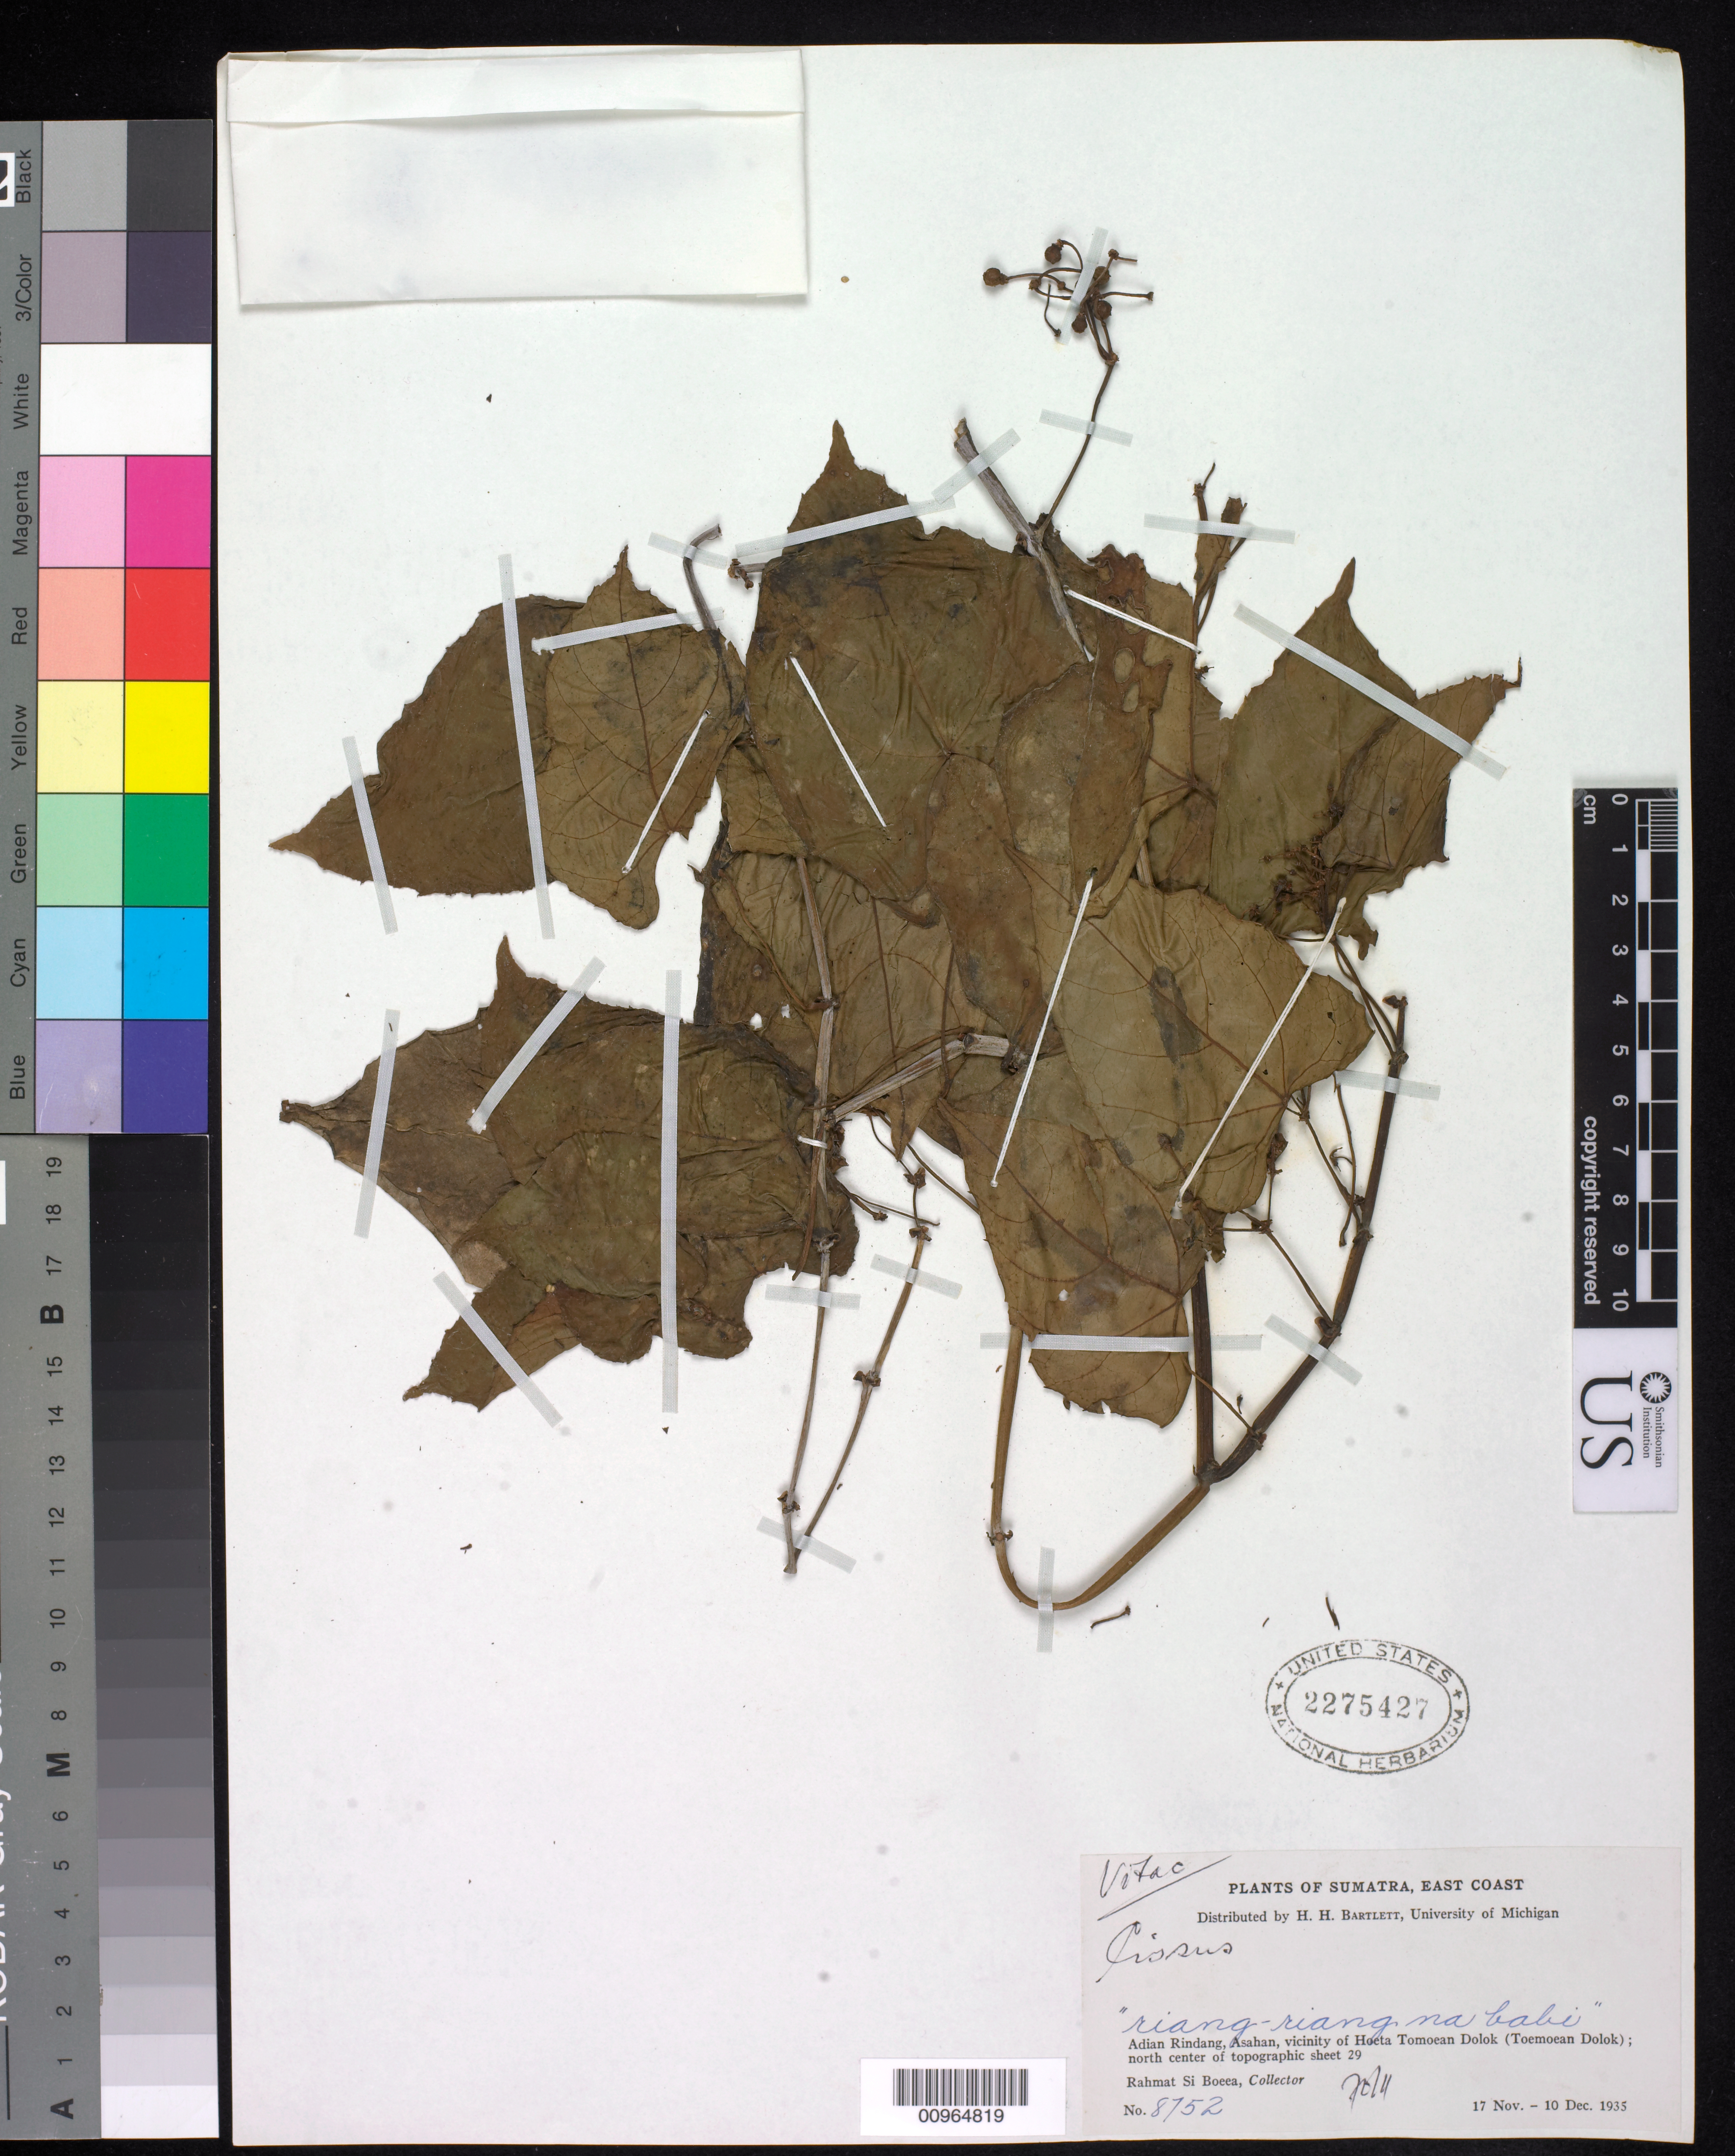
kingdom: Plantae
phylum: Tracheophyta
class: Magnoliopsida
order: Vitales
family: Vitaceae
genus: Cissus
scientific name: Cissus sp.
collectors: Rahmat Si Boeea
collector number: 8752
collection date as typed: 17 Nov 1935 to 10 Dec 1935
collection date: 1935-11-17/1935-12-10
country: Indonesia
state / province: Sumatra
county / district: Aceh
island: Sumatra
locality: Adian Rindang, Asahan, vicinity of Hoeta Tomean Dolok (Toemoean Dolok); north center of topographic sheet 29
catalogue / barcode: US 2275427